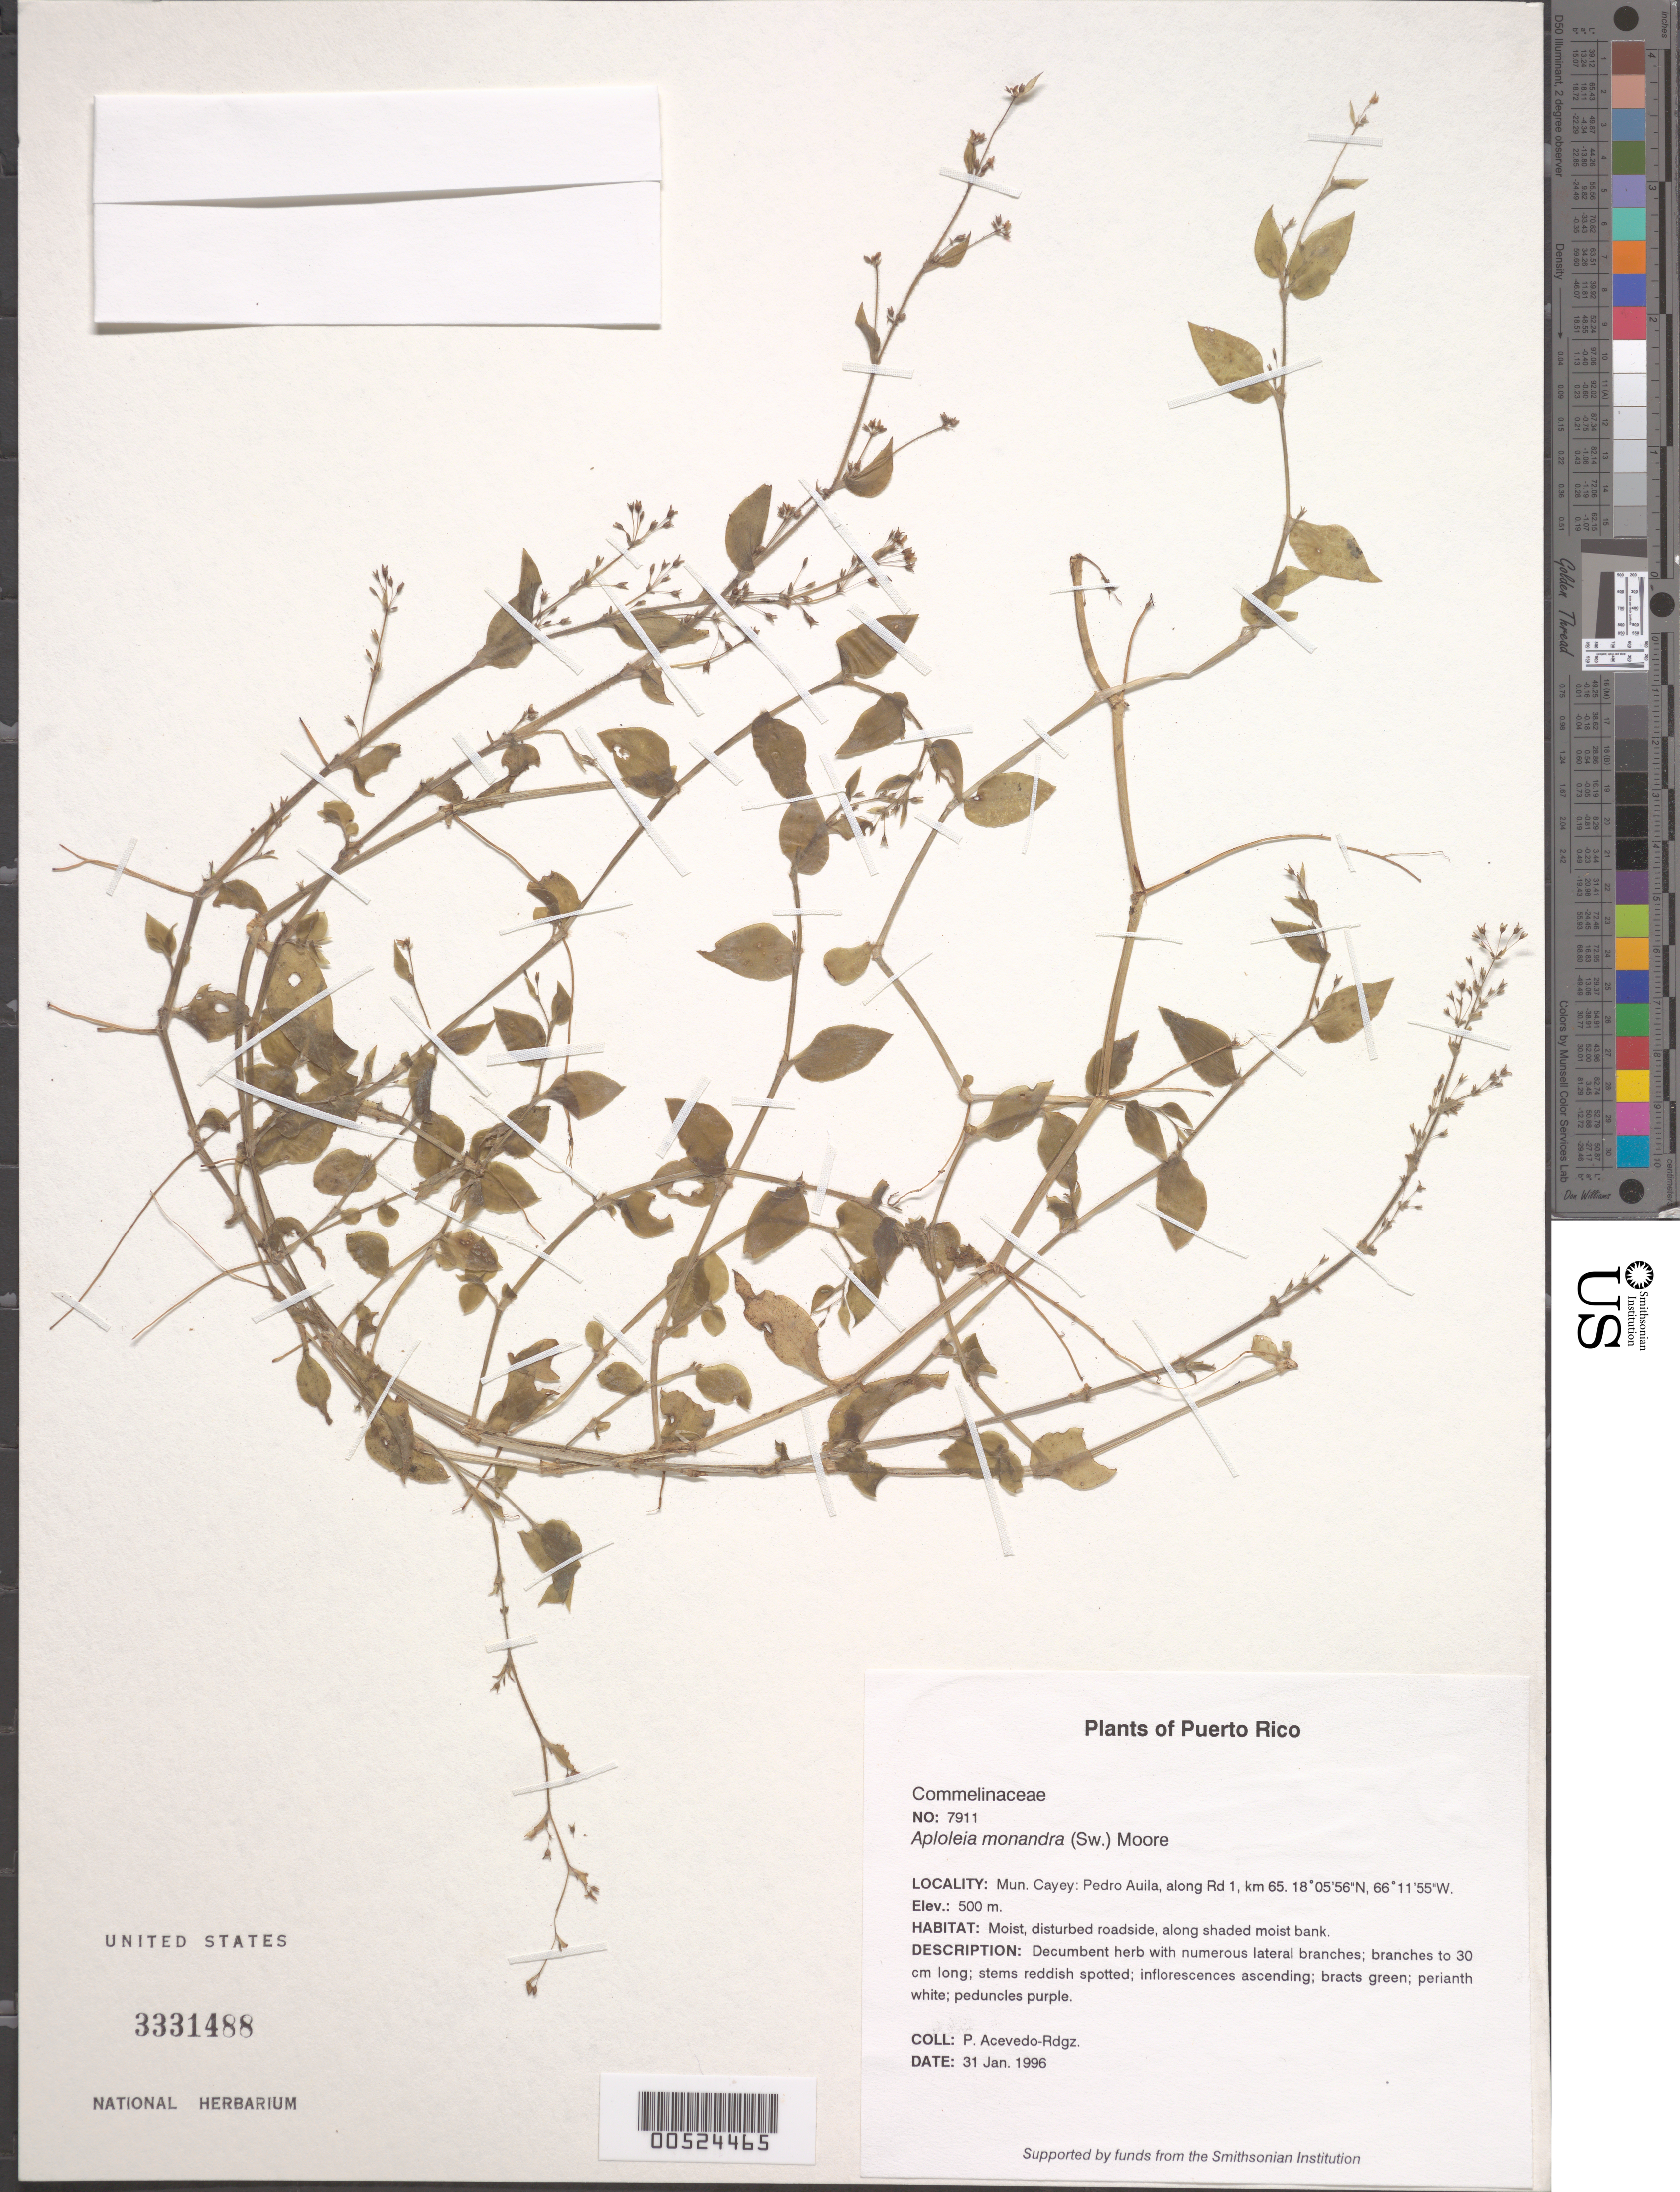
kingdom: Plantae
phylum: Tracheophyta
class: Liliopsida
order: Commelinales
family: Commelinaceae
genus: Callisia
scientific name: Callisia monandra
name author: (Sw.) Schult. & Schult. f.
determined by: Strong, Mark T., (BOT), Smithsonian Institution - National Museum of Natural History (UNITED STATES)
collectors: P. Acevedo-Rodr.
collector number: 7911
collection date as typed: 31 Jan 1996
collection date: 1996-01-31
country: Puerto Rico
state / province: Cayey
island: Puerto Rico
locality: Cayey; along Rd 1, km 65.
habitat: Moist, disturbed roadside, along shaded moist bank.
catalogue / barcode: US 3331488